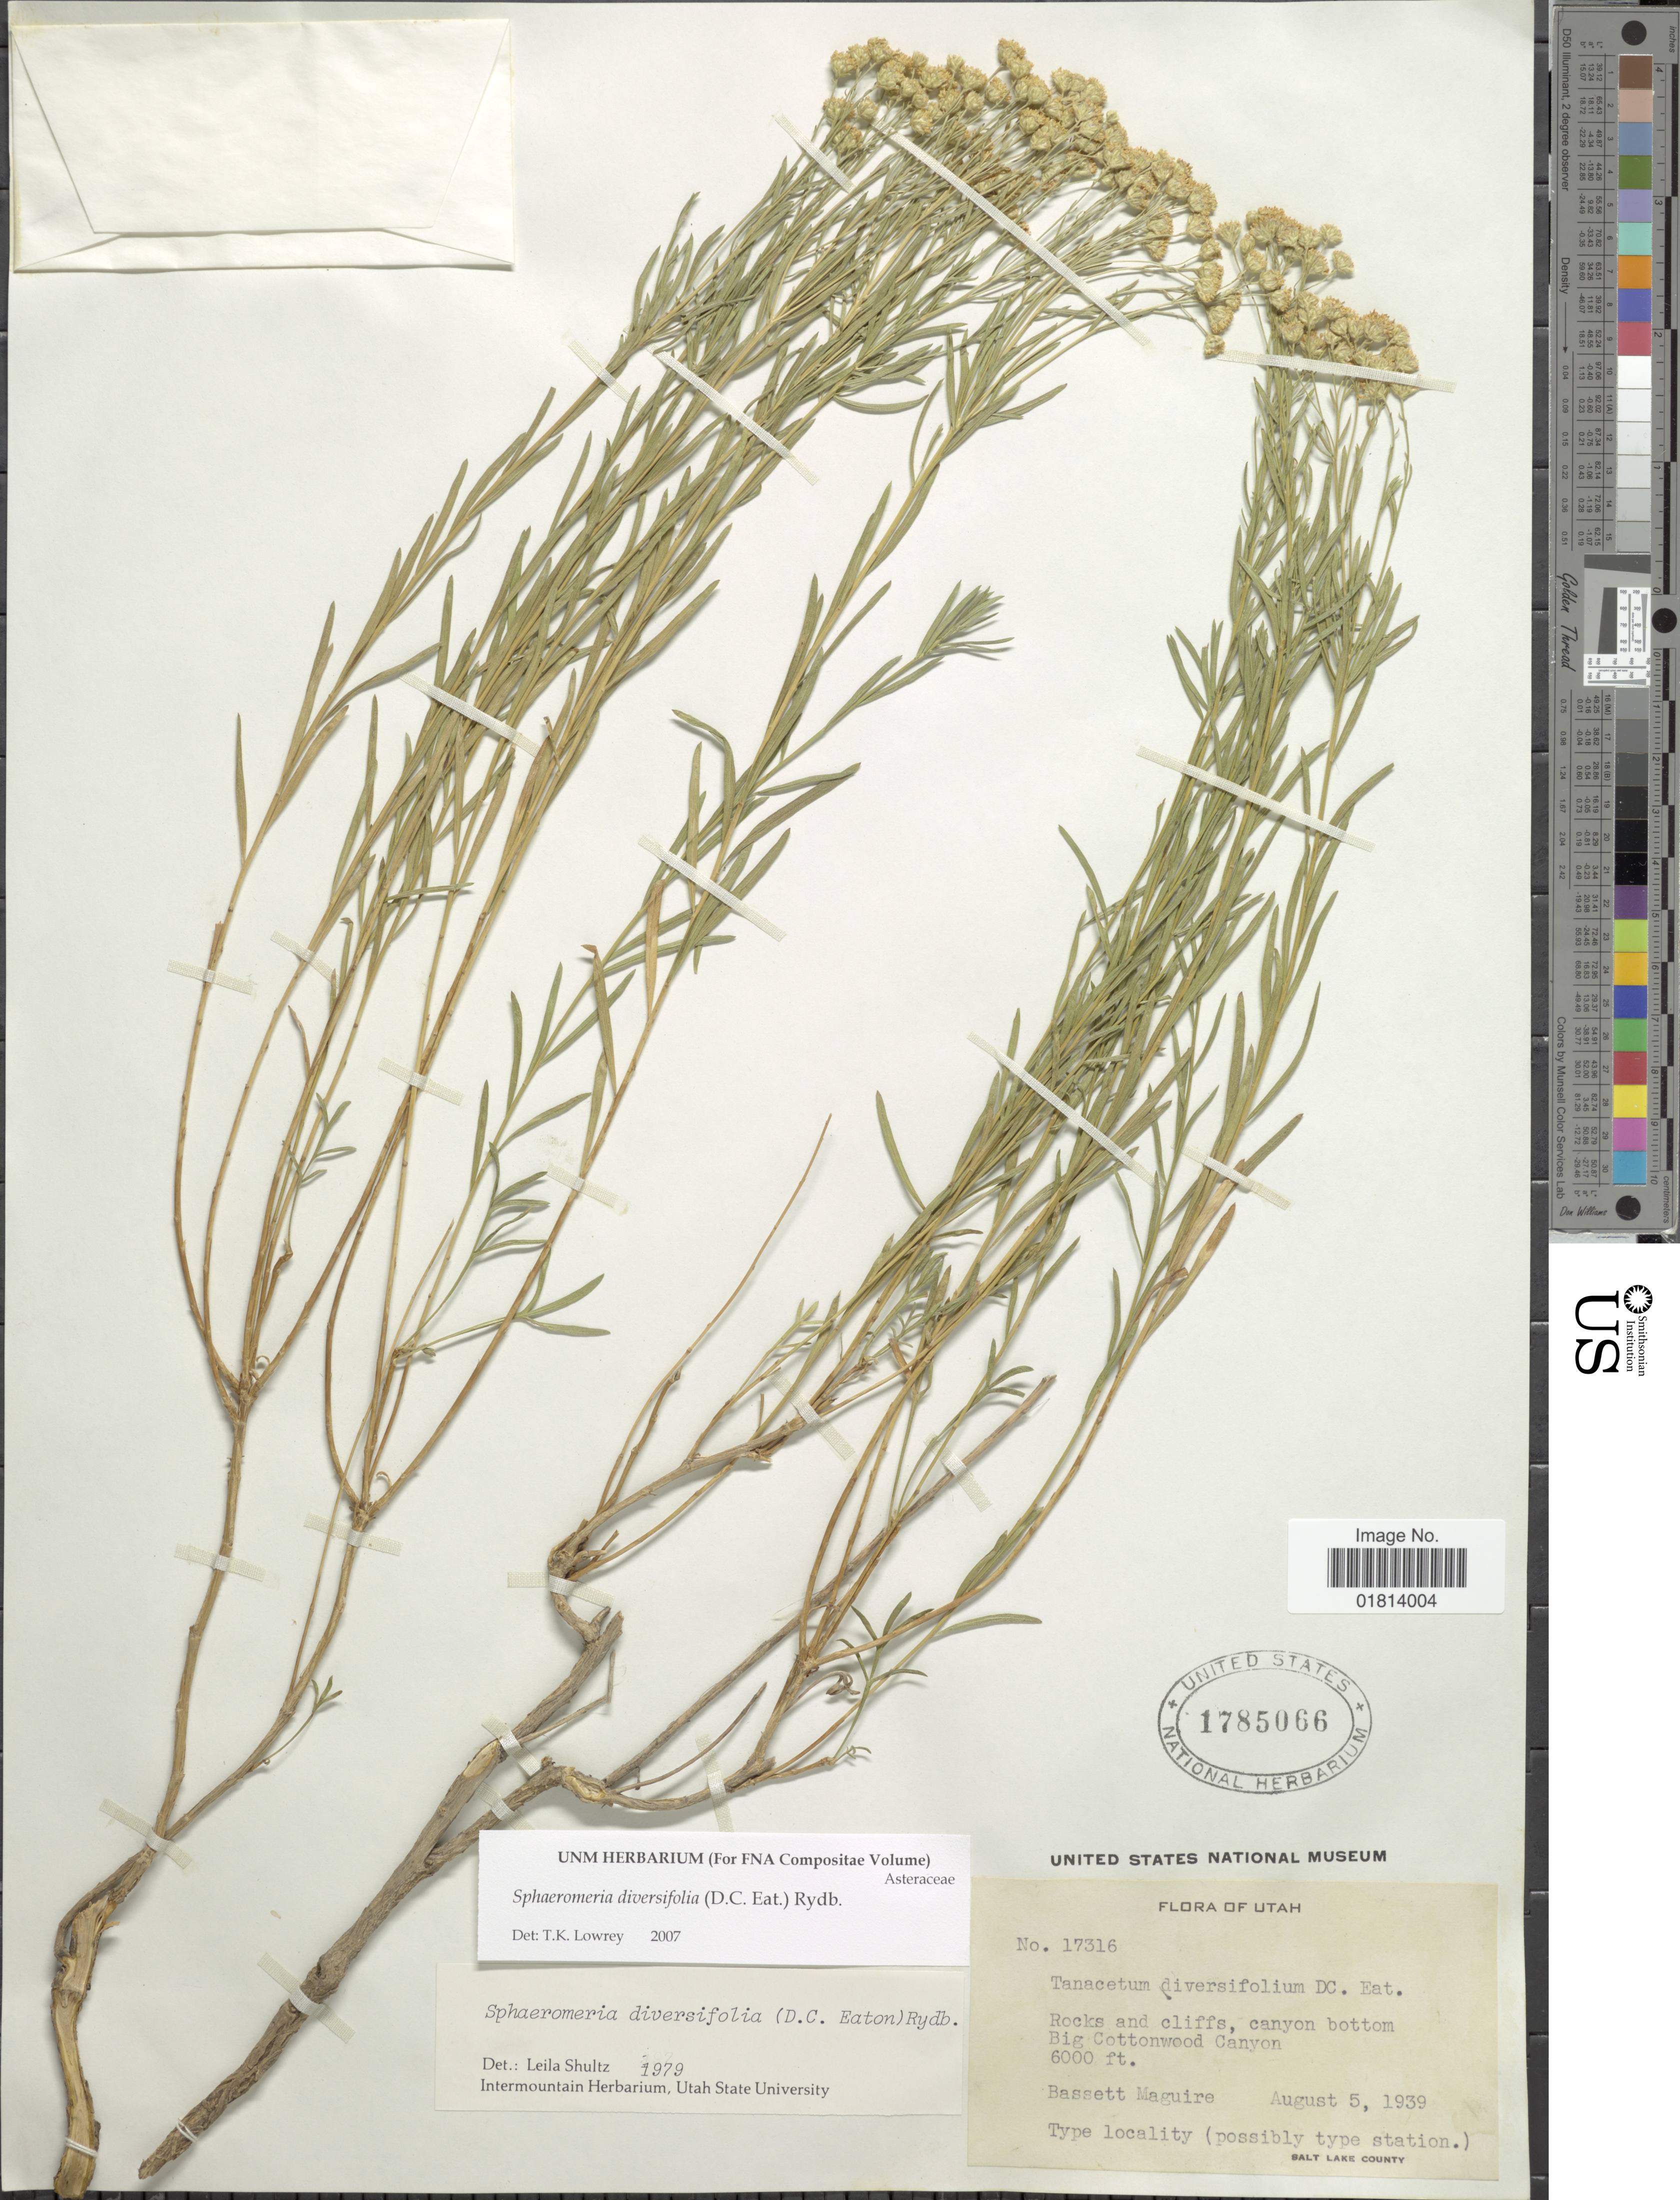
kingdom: Plantae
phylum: Tracheophyta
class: Magnoliopsida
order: Asterales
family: Asteraceae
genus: Sphaeromeria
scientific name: Sphaeromeria diversifolia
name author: (D.C. Eaton) Rydb.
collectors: B. Maguire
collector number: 17316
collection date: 1939-08-05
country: United States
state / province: Utah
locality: Rocks and cliffs, canyon bottom Big Cottonwood Canyon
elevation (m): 1829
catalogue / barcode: US 1785066